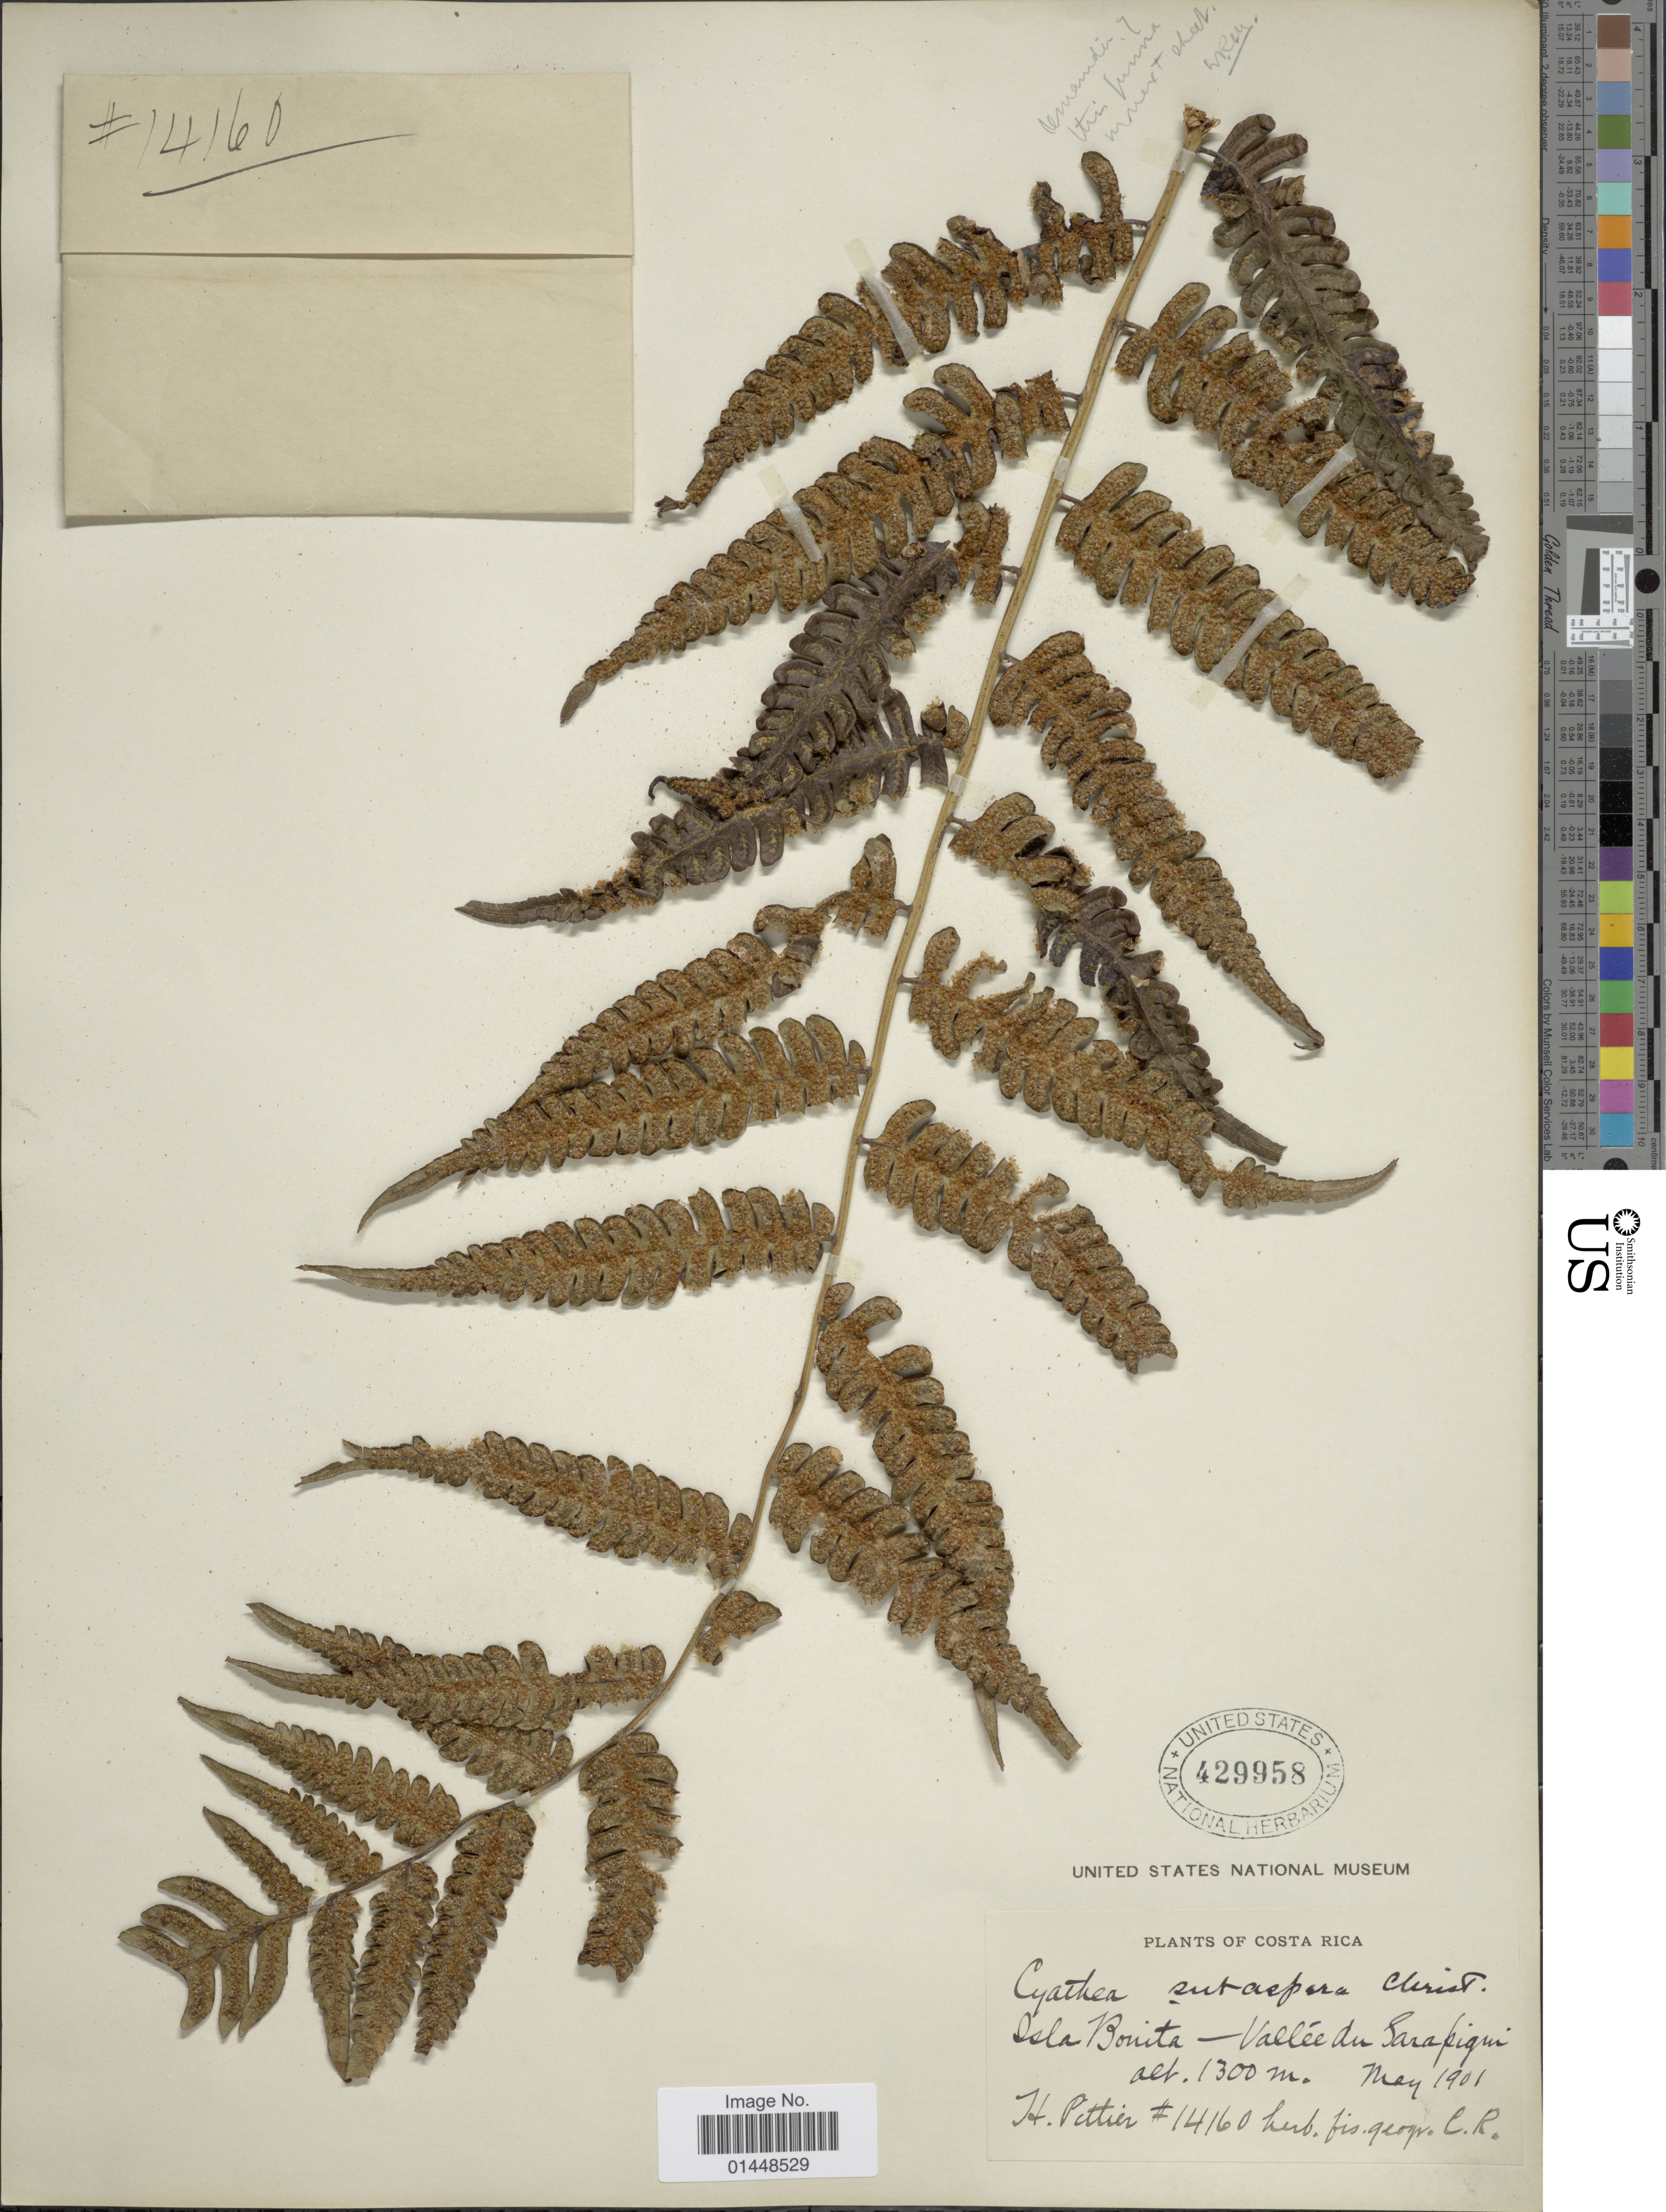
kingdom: Plantae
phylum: Tracheophyta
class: Polypodiopsida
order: Cyatheales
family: Cyatheaceae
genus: Cyathea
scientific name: Cyathea divergens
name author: Kunze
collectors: H. F. Pittier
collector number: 14160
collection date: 1901-05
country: Costa Rica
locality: Isla Bonita - Vallée du Sarapiqui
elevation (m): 1300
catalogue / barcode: US 429958